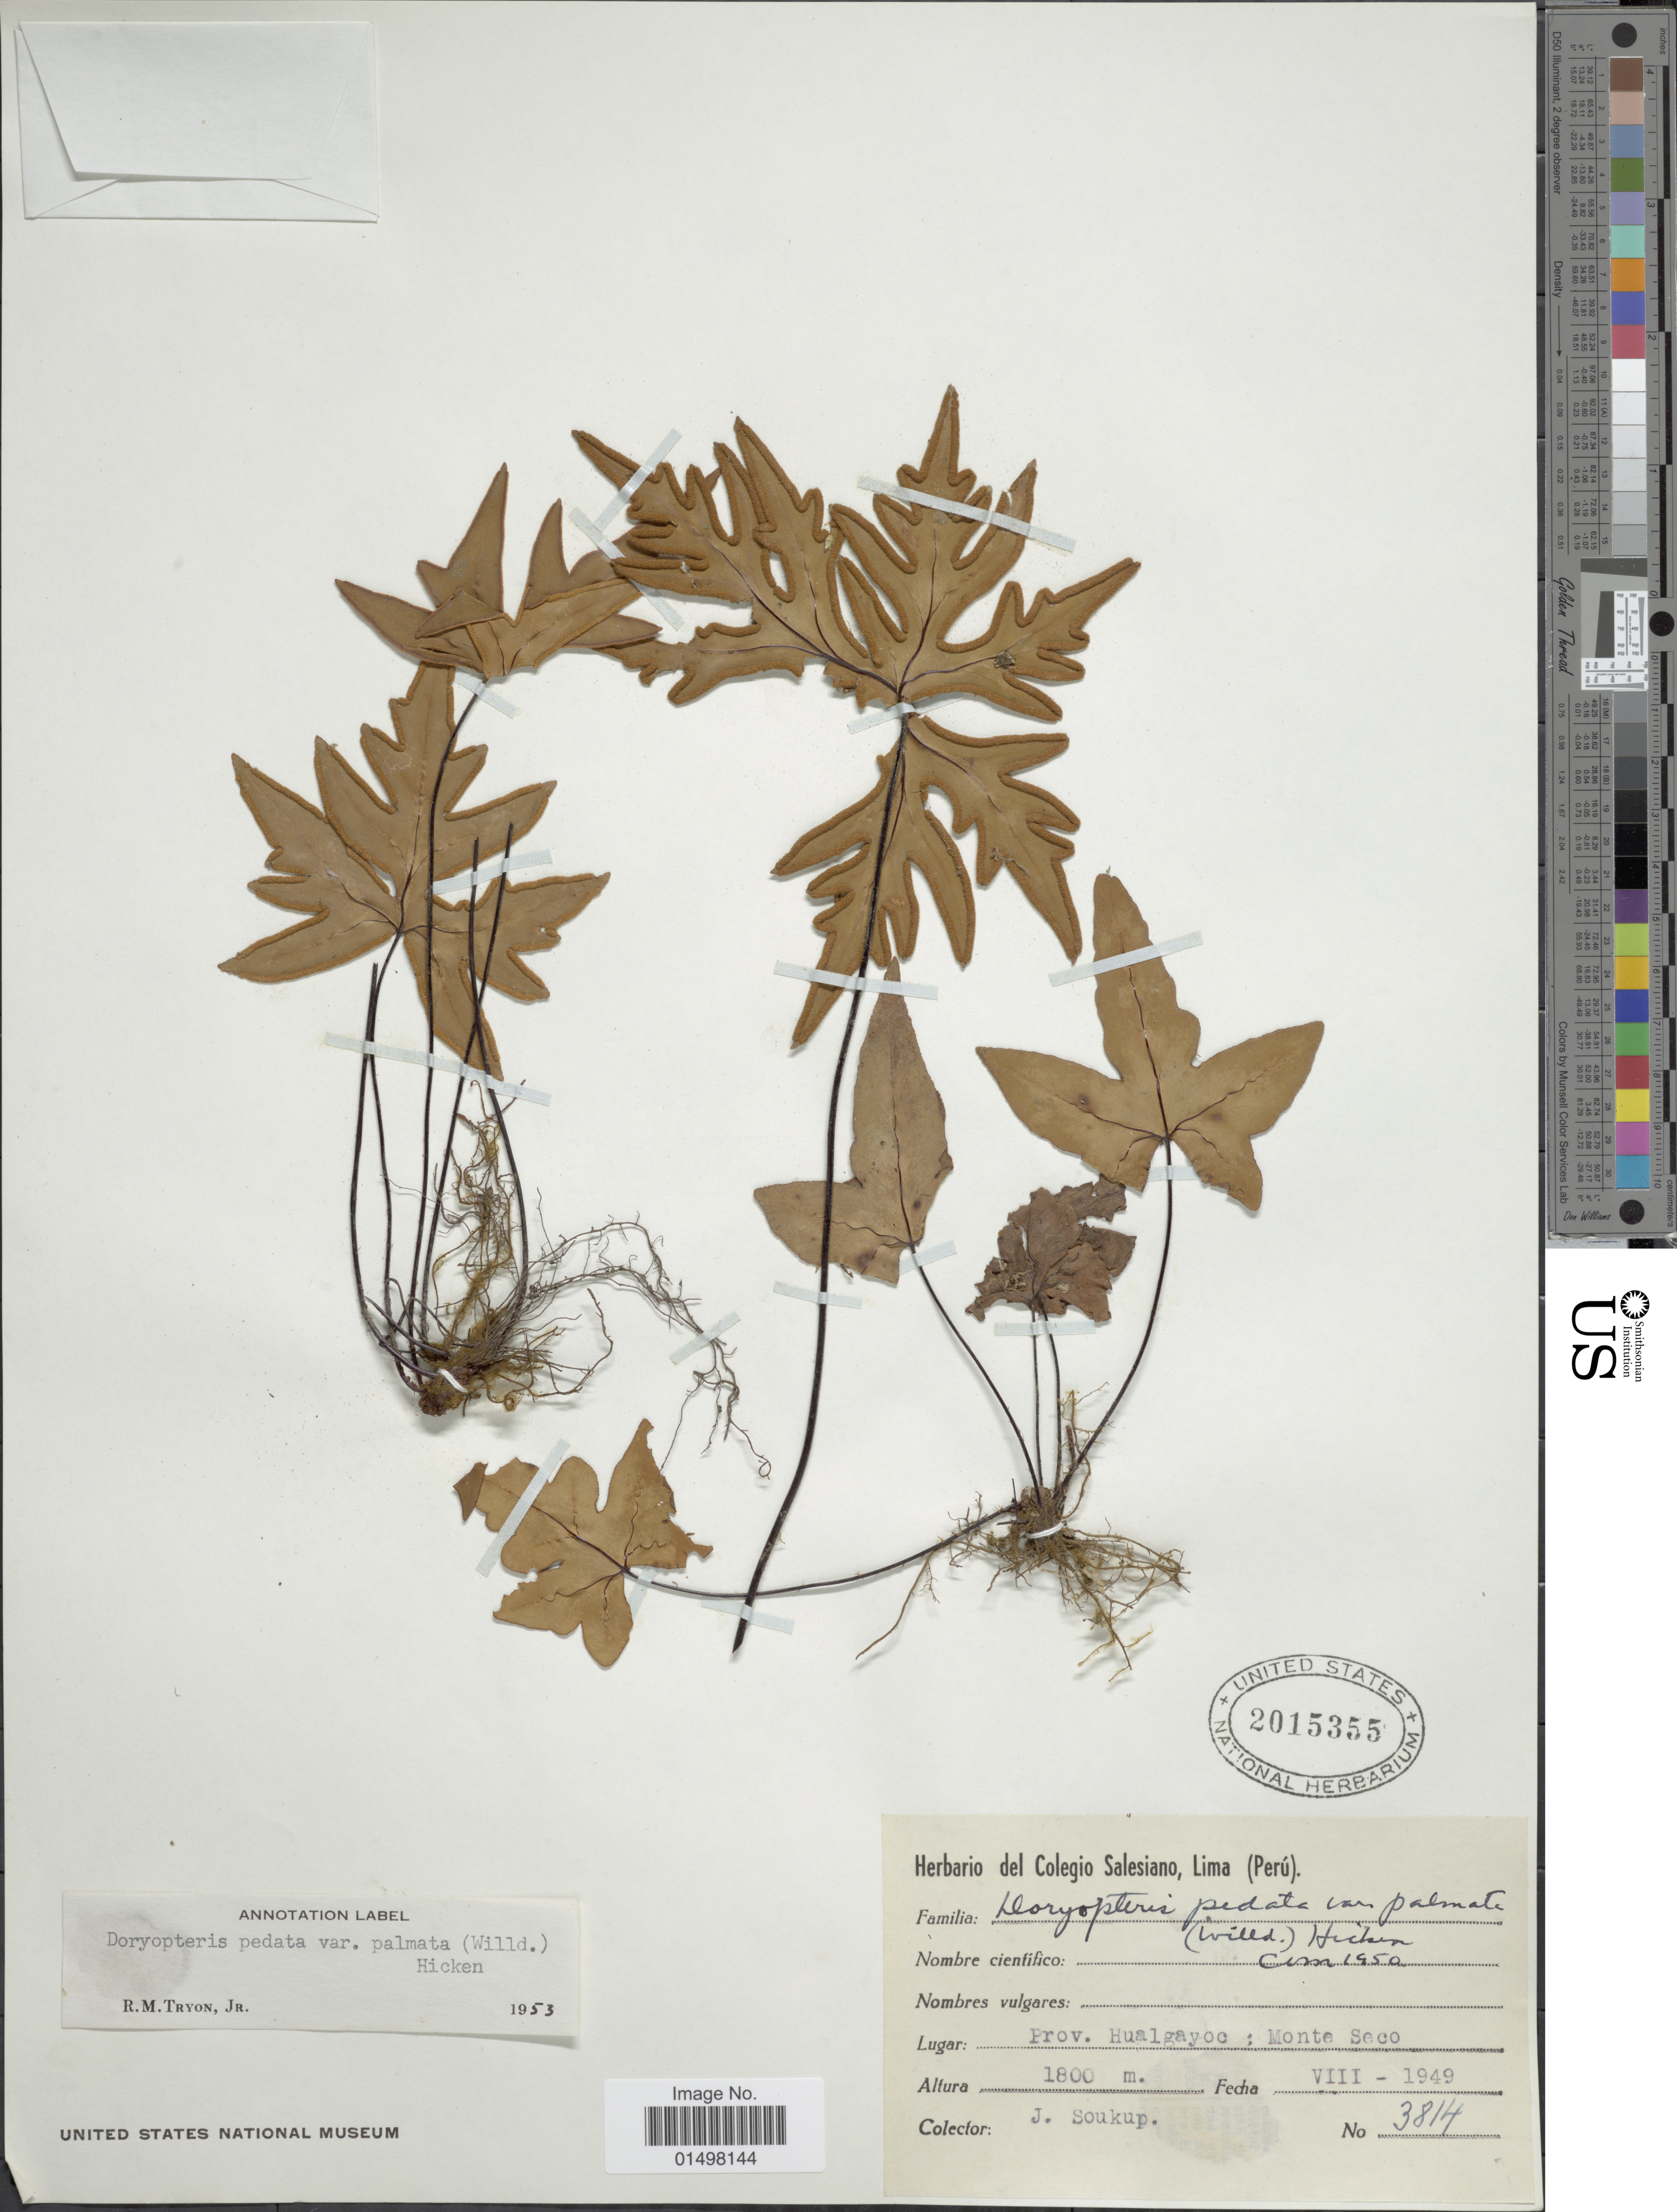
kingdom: Plantae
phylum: Tracheophyta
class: Polypodiopsida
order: Polypodiales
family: Pteridaceae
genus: Doryopteris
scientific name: Doryopteris pedata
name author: (L.) Fée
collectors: J. Soukup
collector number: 3814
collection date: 1949-03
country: Peru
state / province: Cajamarca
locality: Prov. Hualgayoc: Monte Seco.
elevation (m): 1800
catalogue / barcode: US 2015355